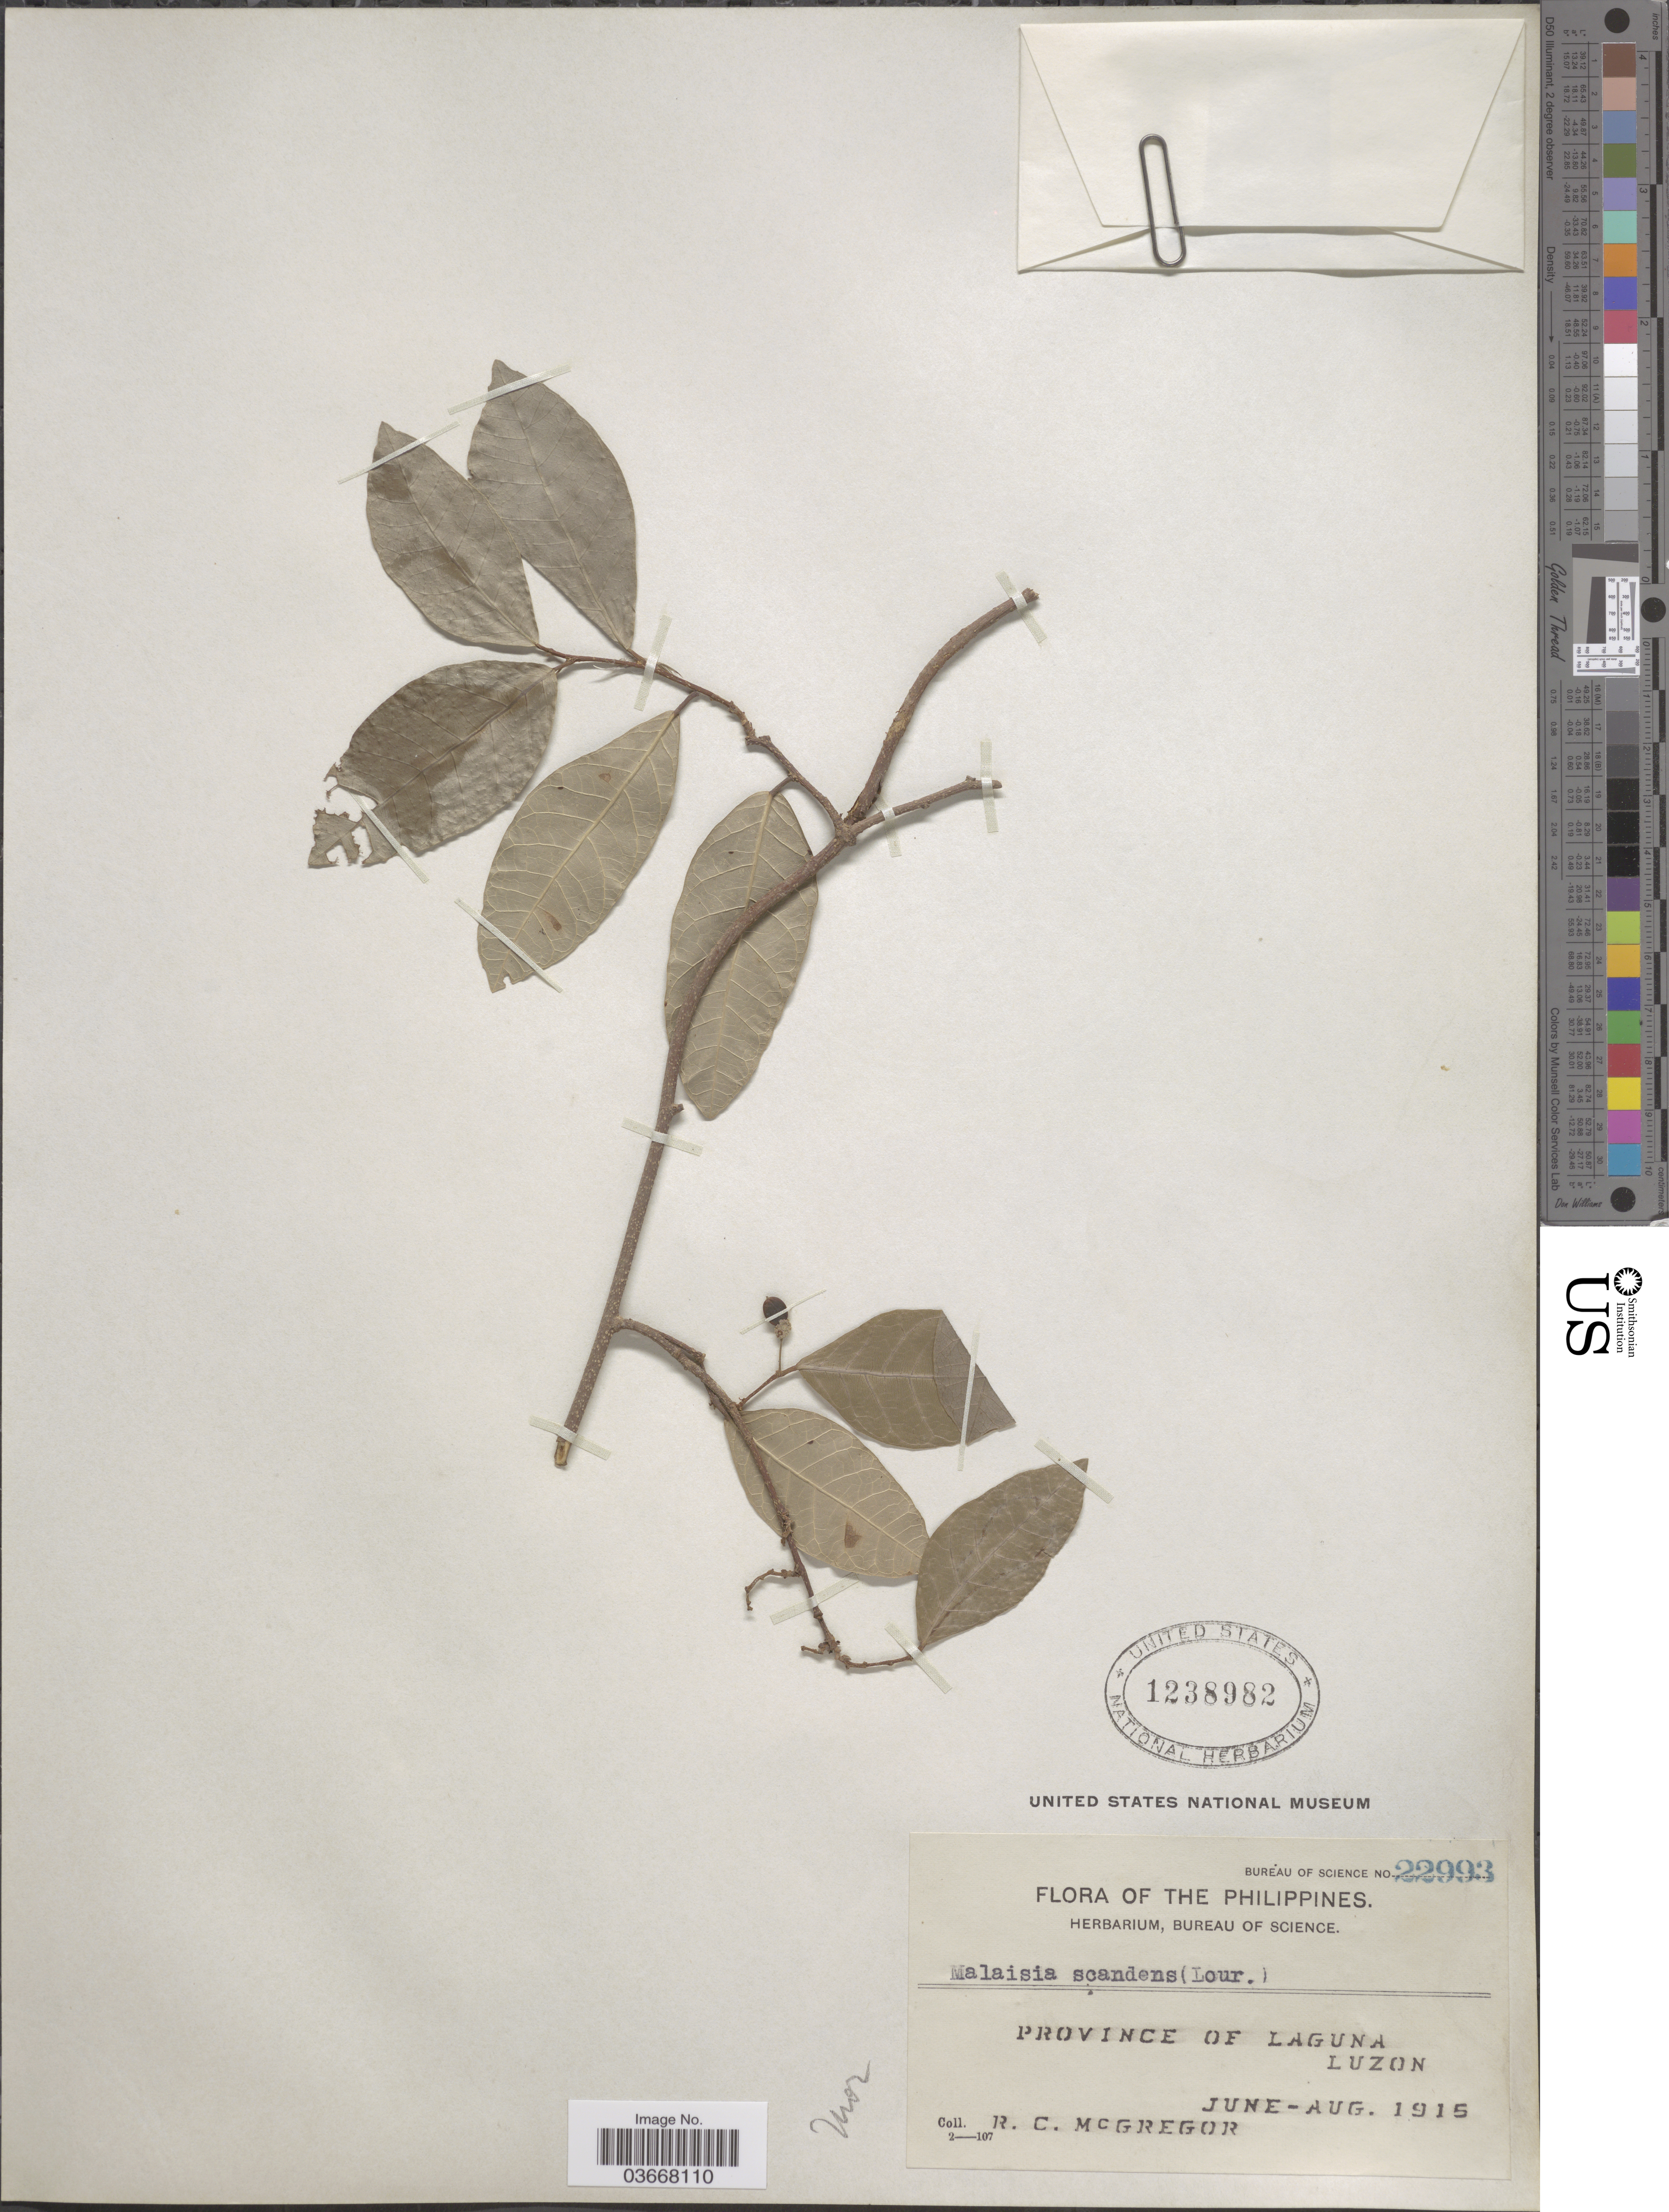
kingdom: Plantae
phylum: Tracheophyta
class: Magnoliopsida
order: Rosales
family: Moraceae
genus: Malaisia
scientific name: Malaisia scandens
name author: (Lour.) Planch.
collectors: R. C. McGregor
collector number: Bureau of Science 22993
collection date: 1915-06/1915-08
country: Philippines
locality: Province of Laguna. Luzon.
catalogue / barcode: US 1238982